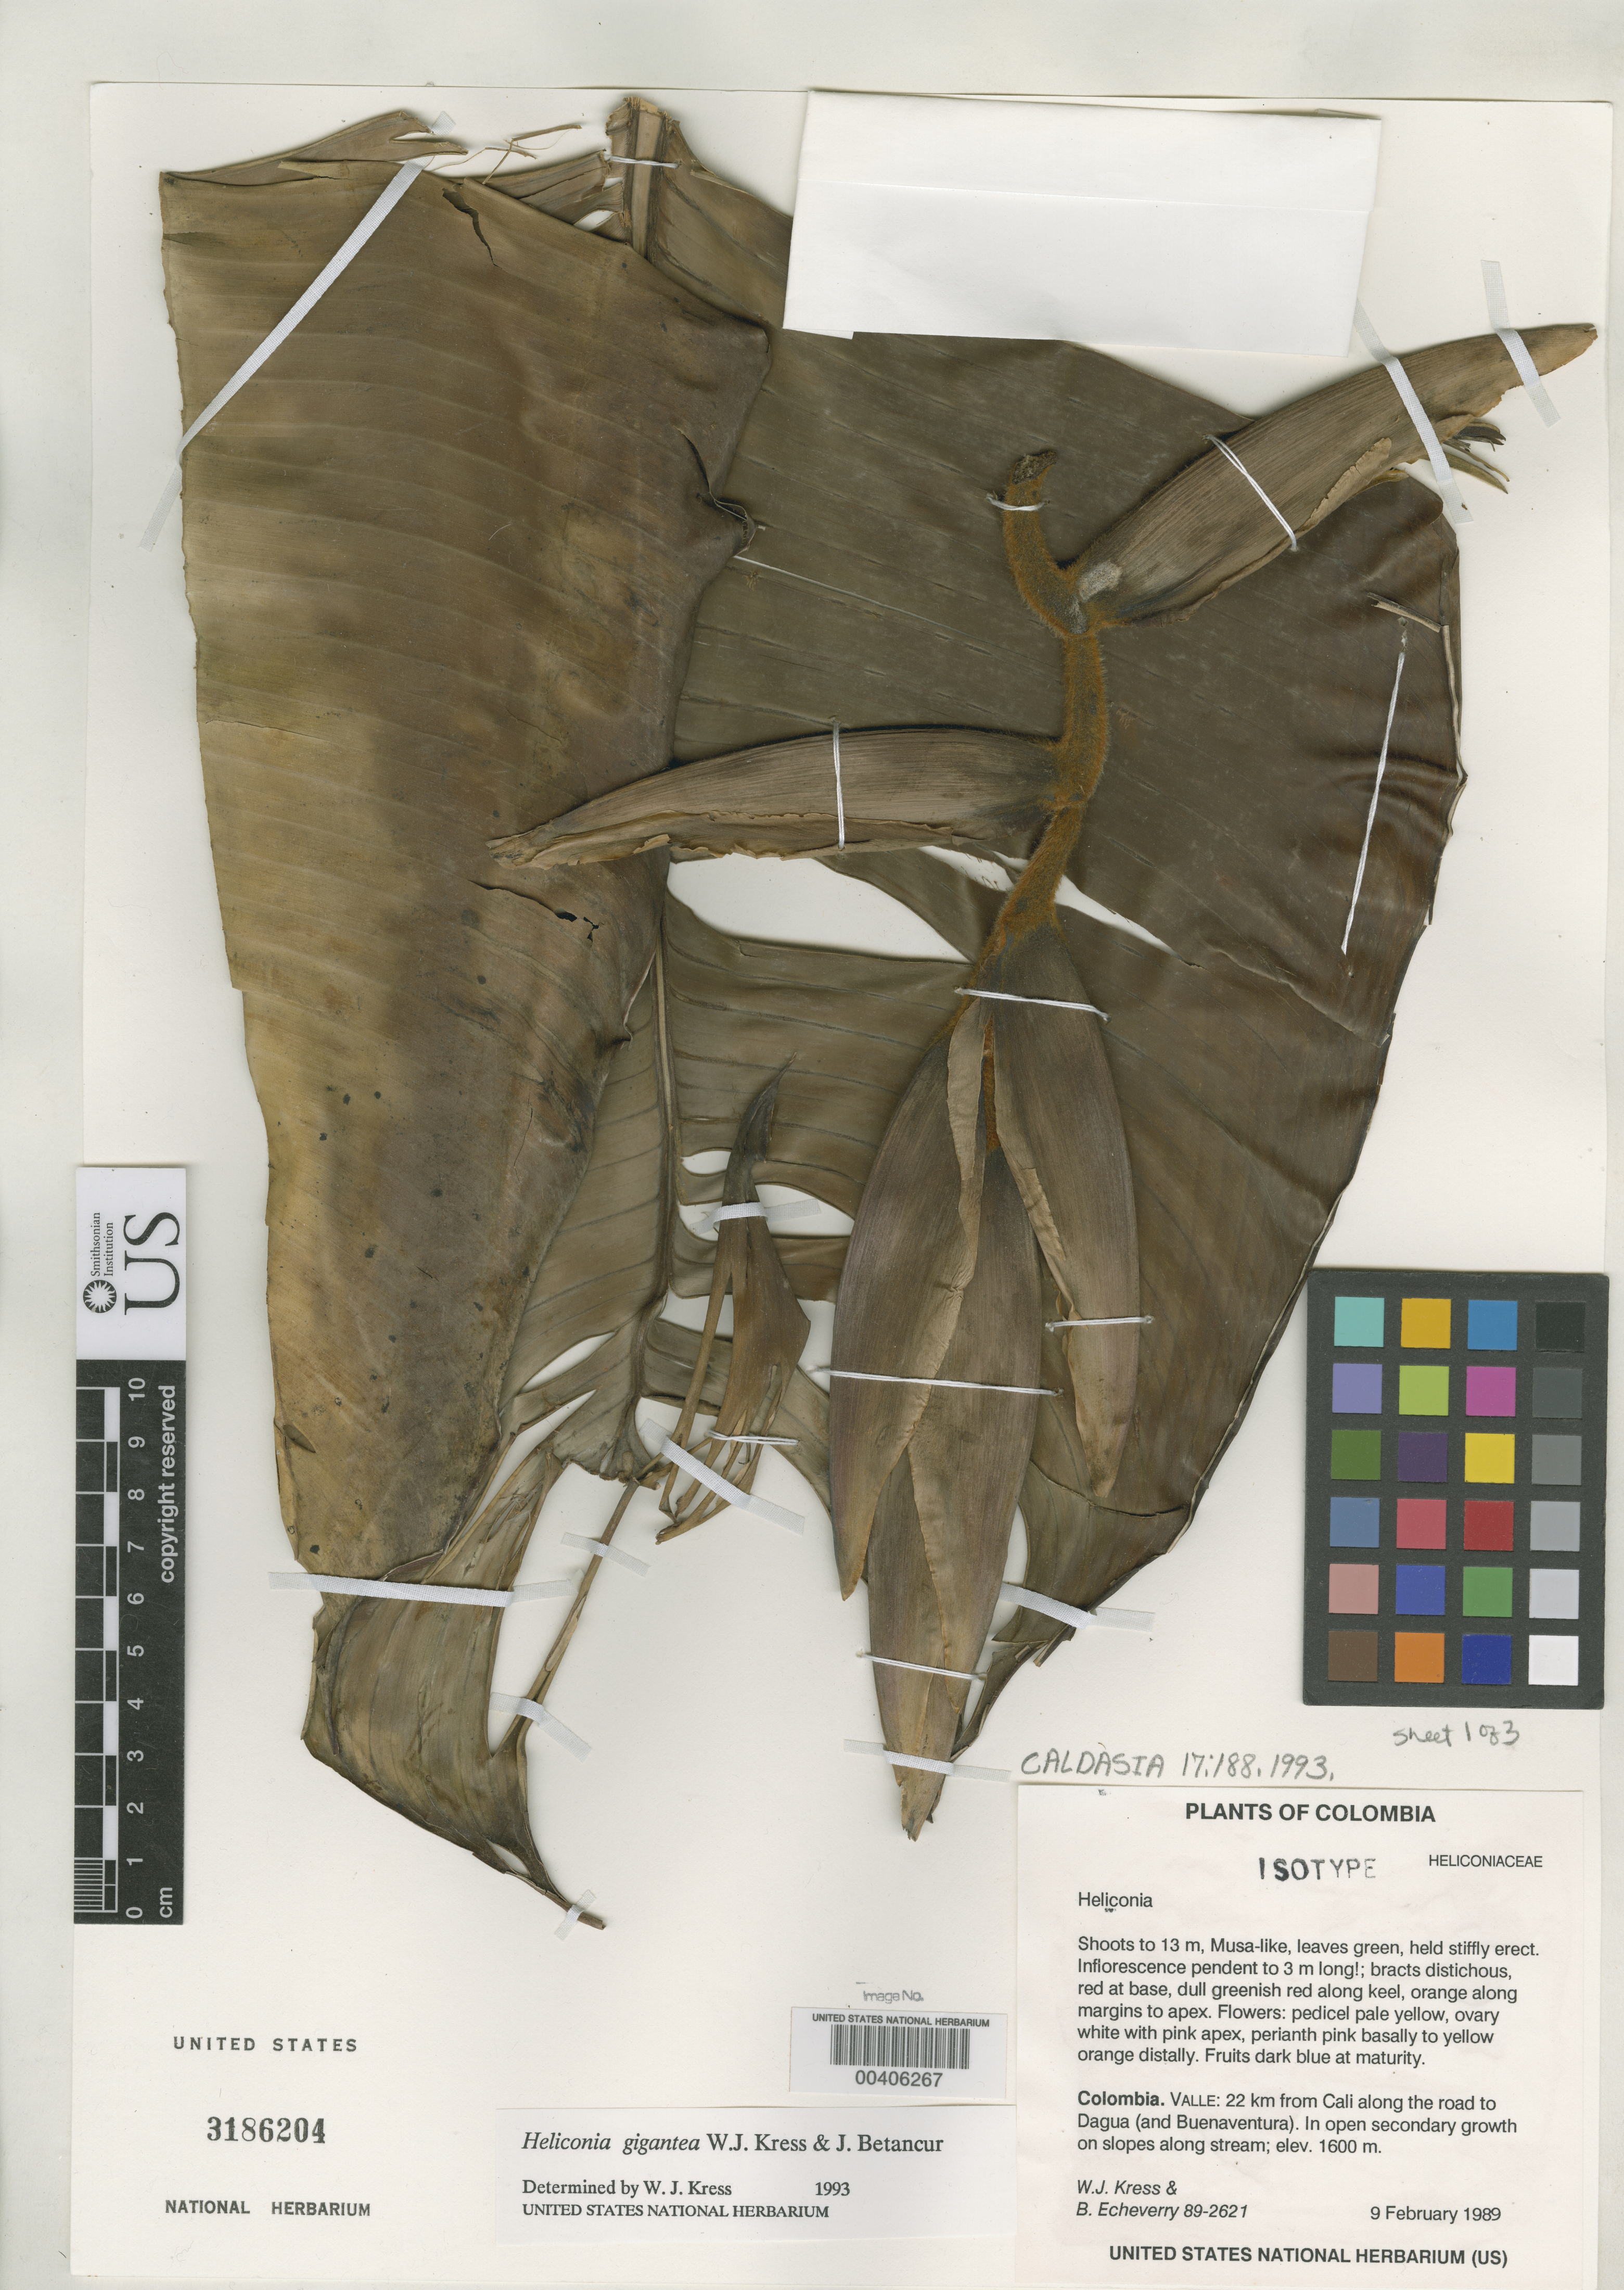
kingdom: Plantae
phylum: Tracheophyta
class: Liliopsida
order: Zingiberales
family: Heliconiaceae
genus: Heliconia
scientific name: Heliconia gigantea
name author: W.J. Kress & Betancur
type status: Isotype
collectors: W. J. Kress & B. Echeverry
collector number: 89-2621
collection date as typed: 09 Feb 1989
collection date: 1989-02-09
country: Colombia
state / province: Valle del Cauca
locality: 22 km from Calialong road to Dagua (& Buena Ventura).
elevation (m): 1600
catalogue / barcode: US 3186204